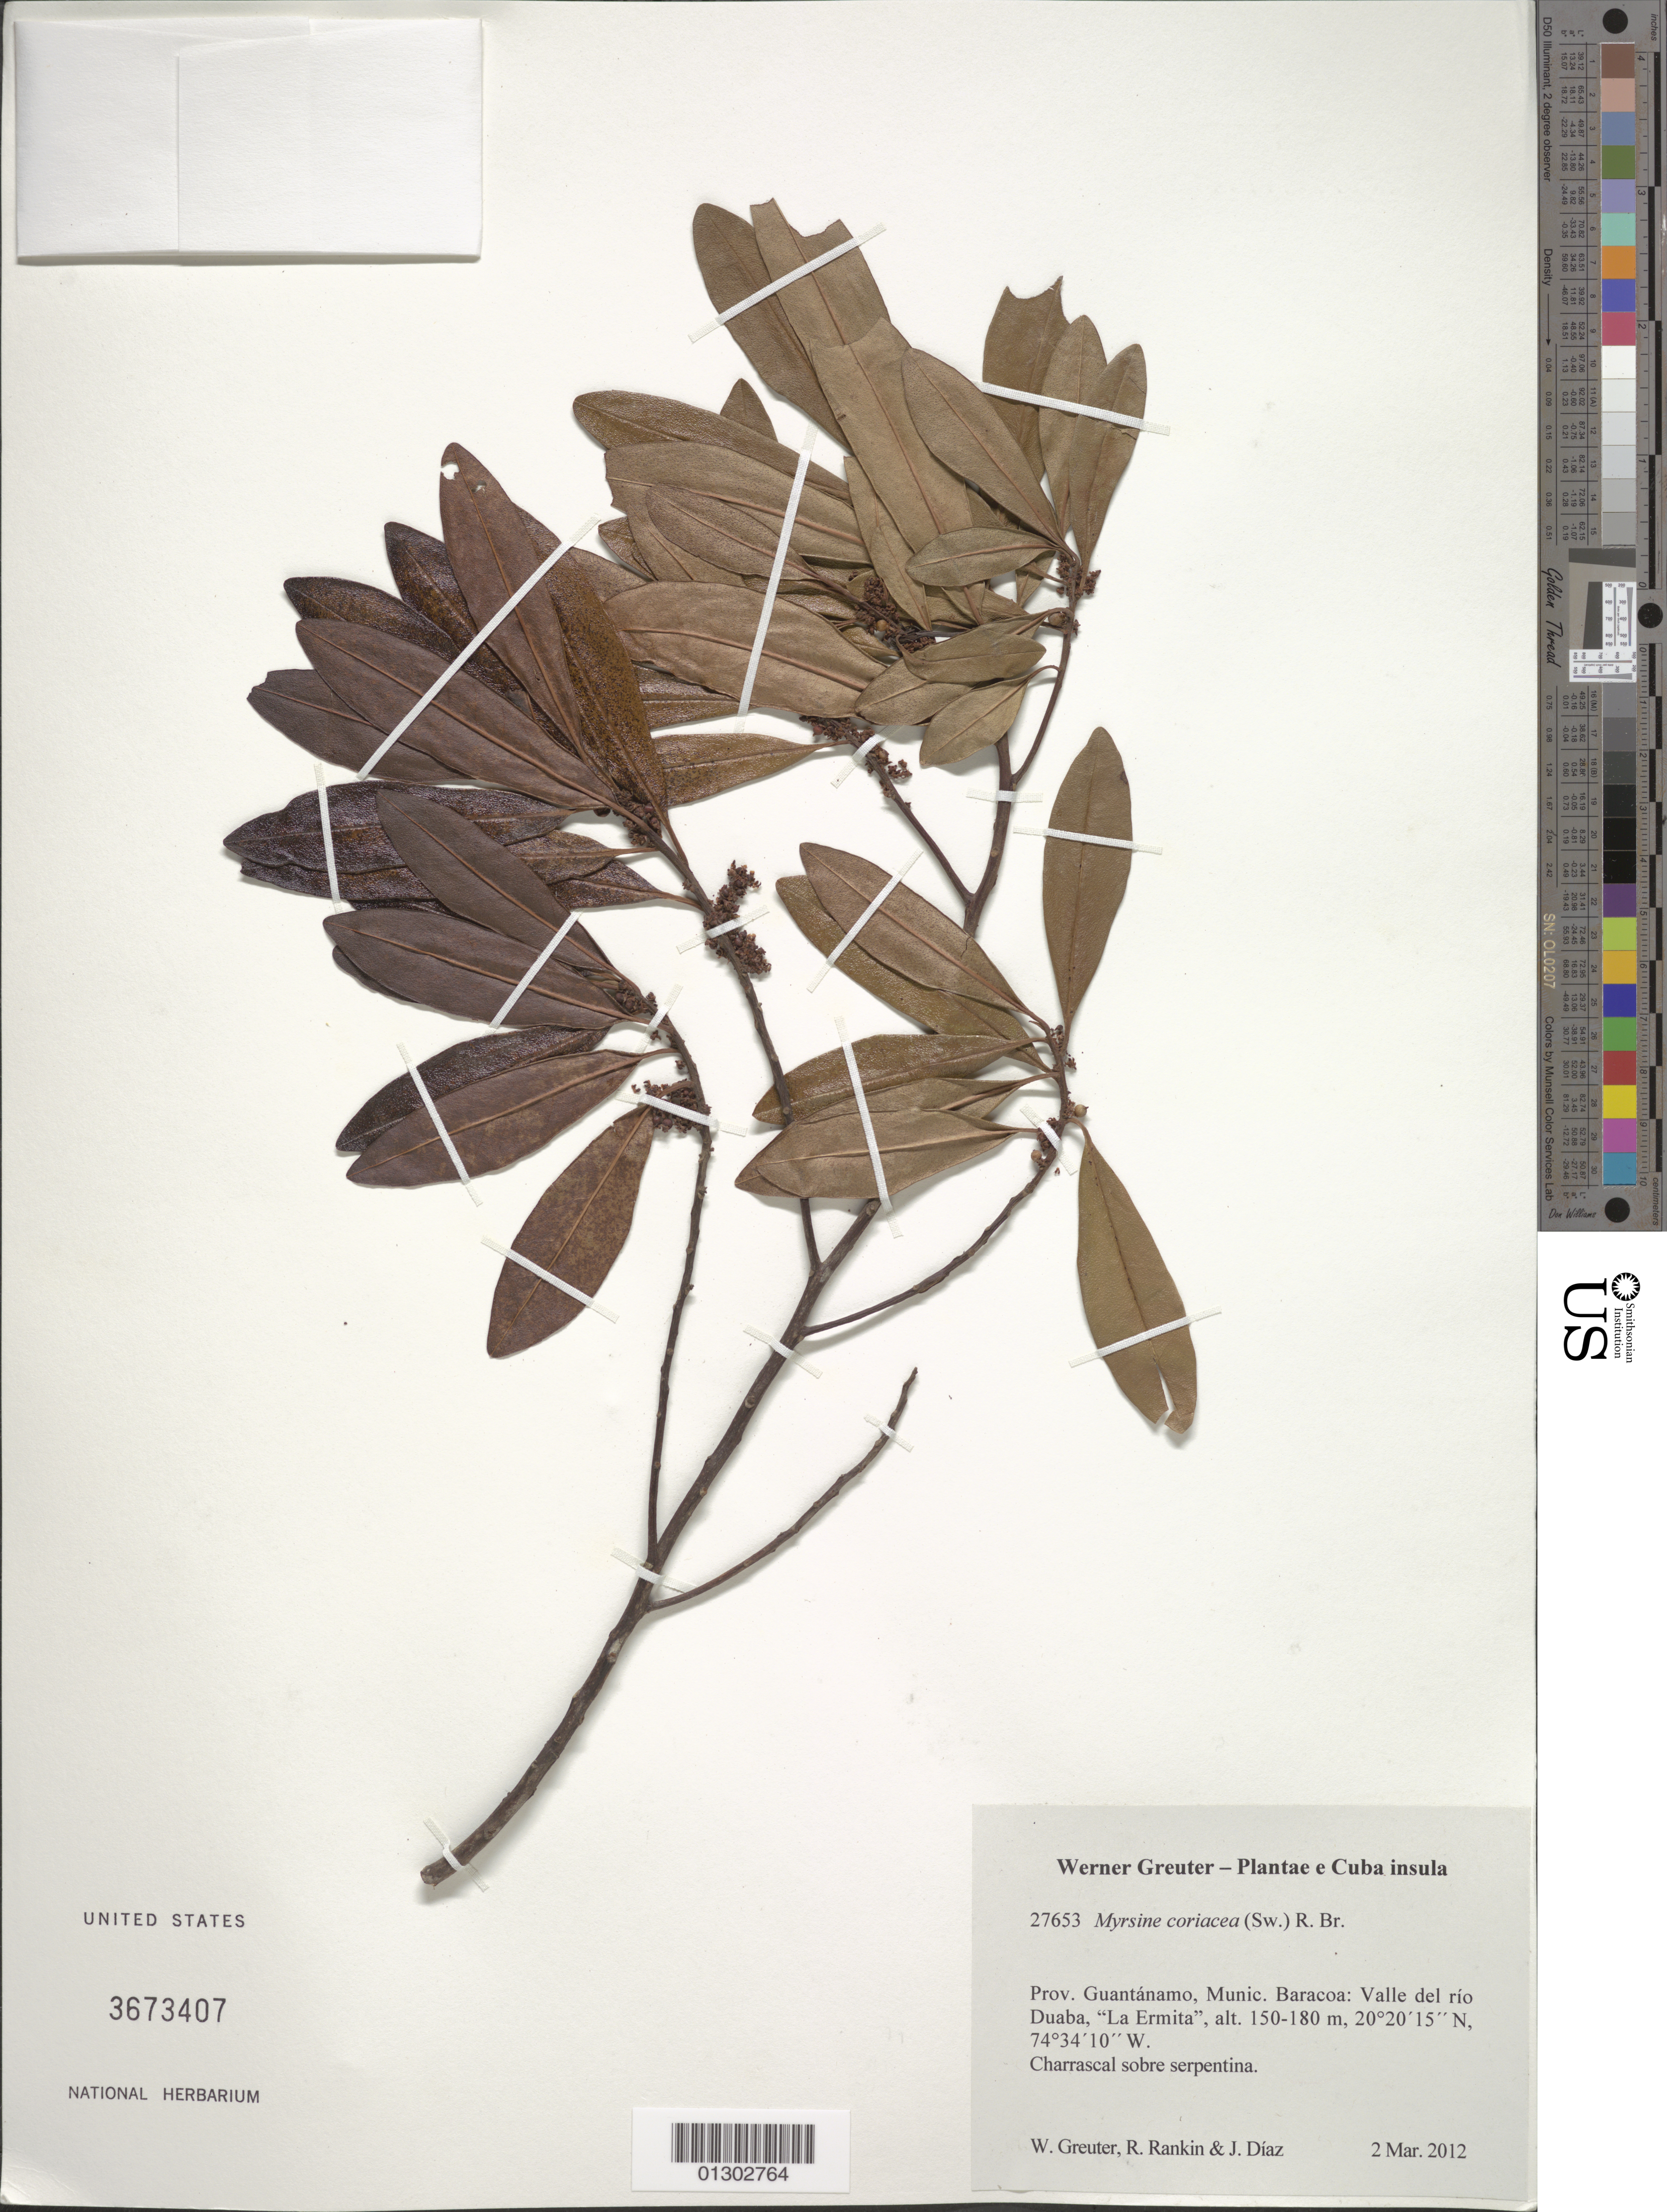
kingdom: Plantae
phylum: Tracheophyta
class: Magnoliopsida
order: Ericales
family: Primulaceae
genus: Myrsine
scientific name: Myrsine coriacea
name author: (Sw.) R. Br. ex Roem. & Schult.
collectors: W. R. Greuter, R. Rankin Rodriguez & J. Diaz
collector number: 27653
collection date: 2012-03-02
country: Cuba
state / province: Guantanamo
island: Cuba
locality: Munic. Baracoa, Valle del río Duaba, "La Ermita".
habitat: Charrascal sobre serpentina.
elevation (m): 150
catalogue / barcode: US 3673407